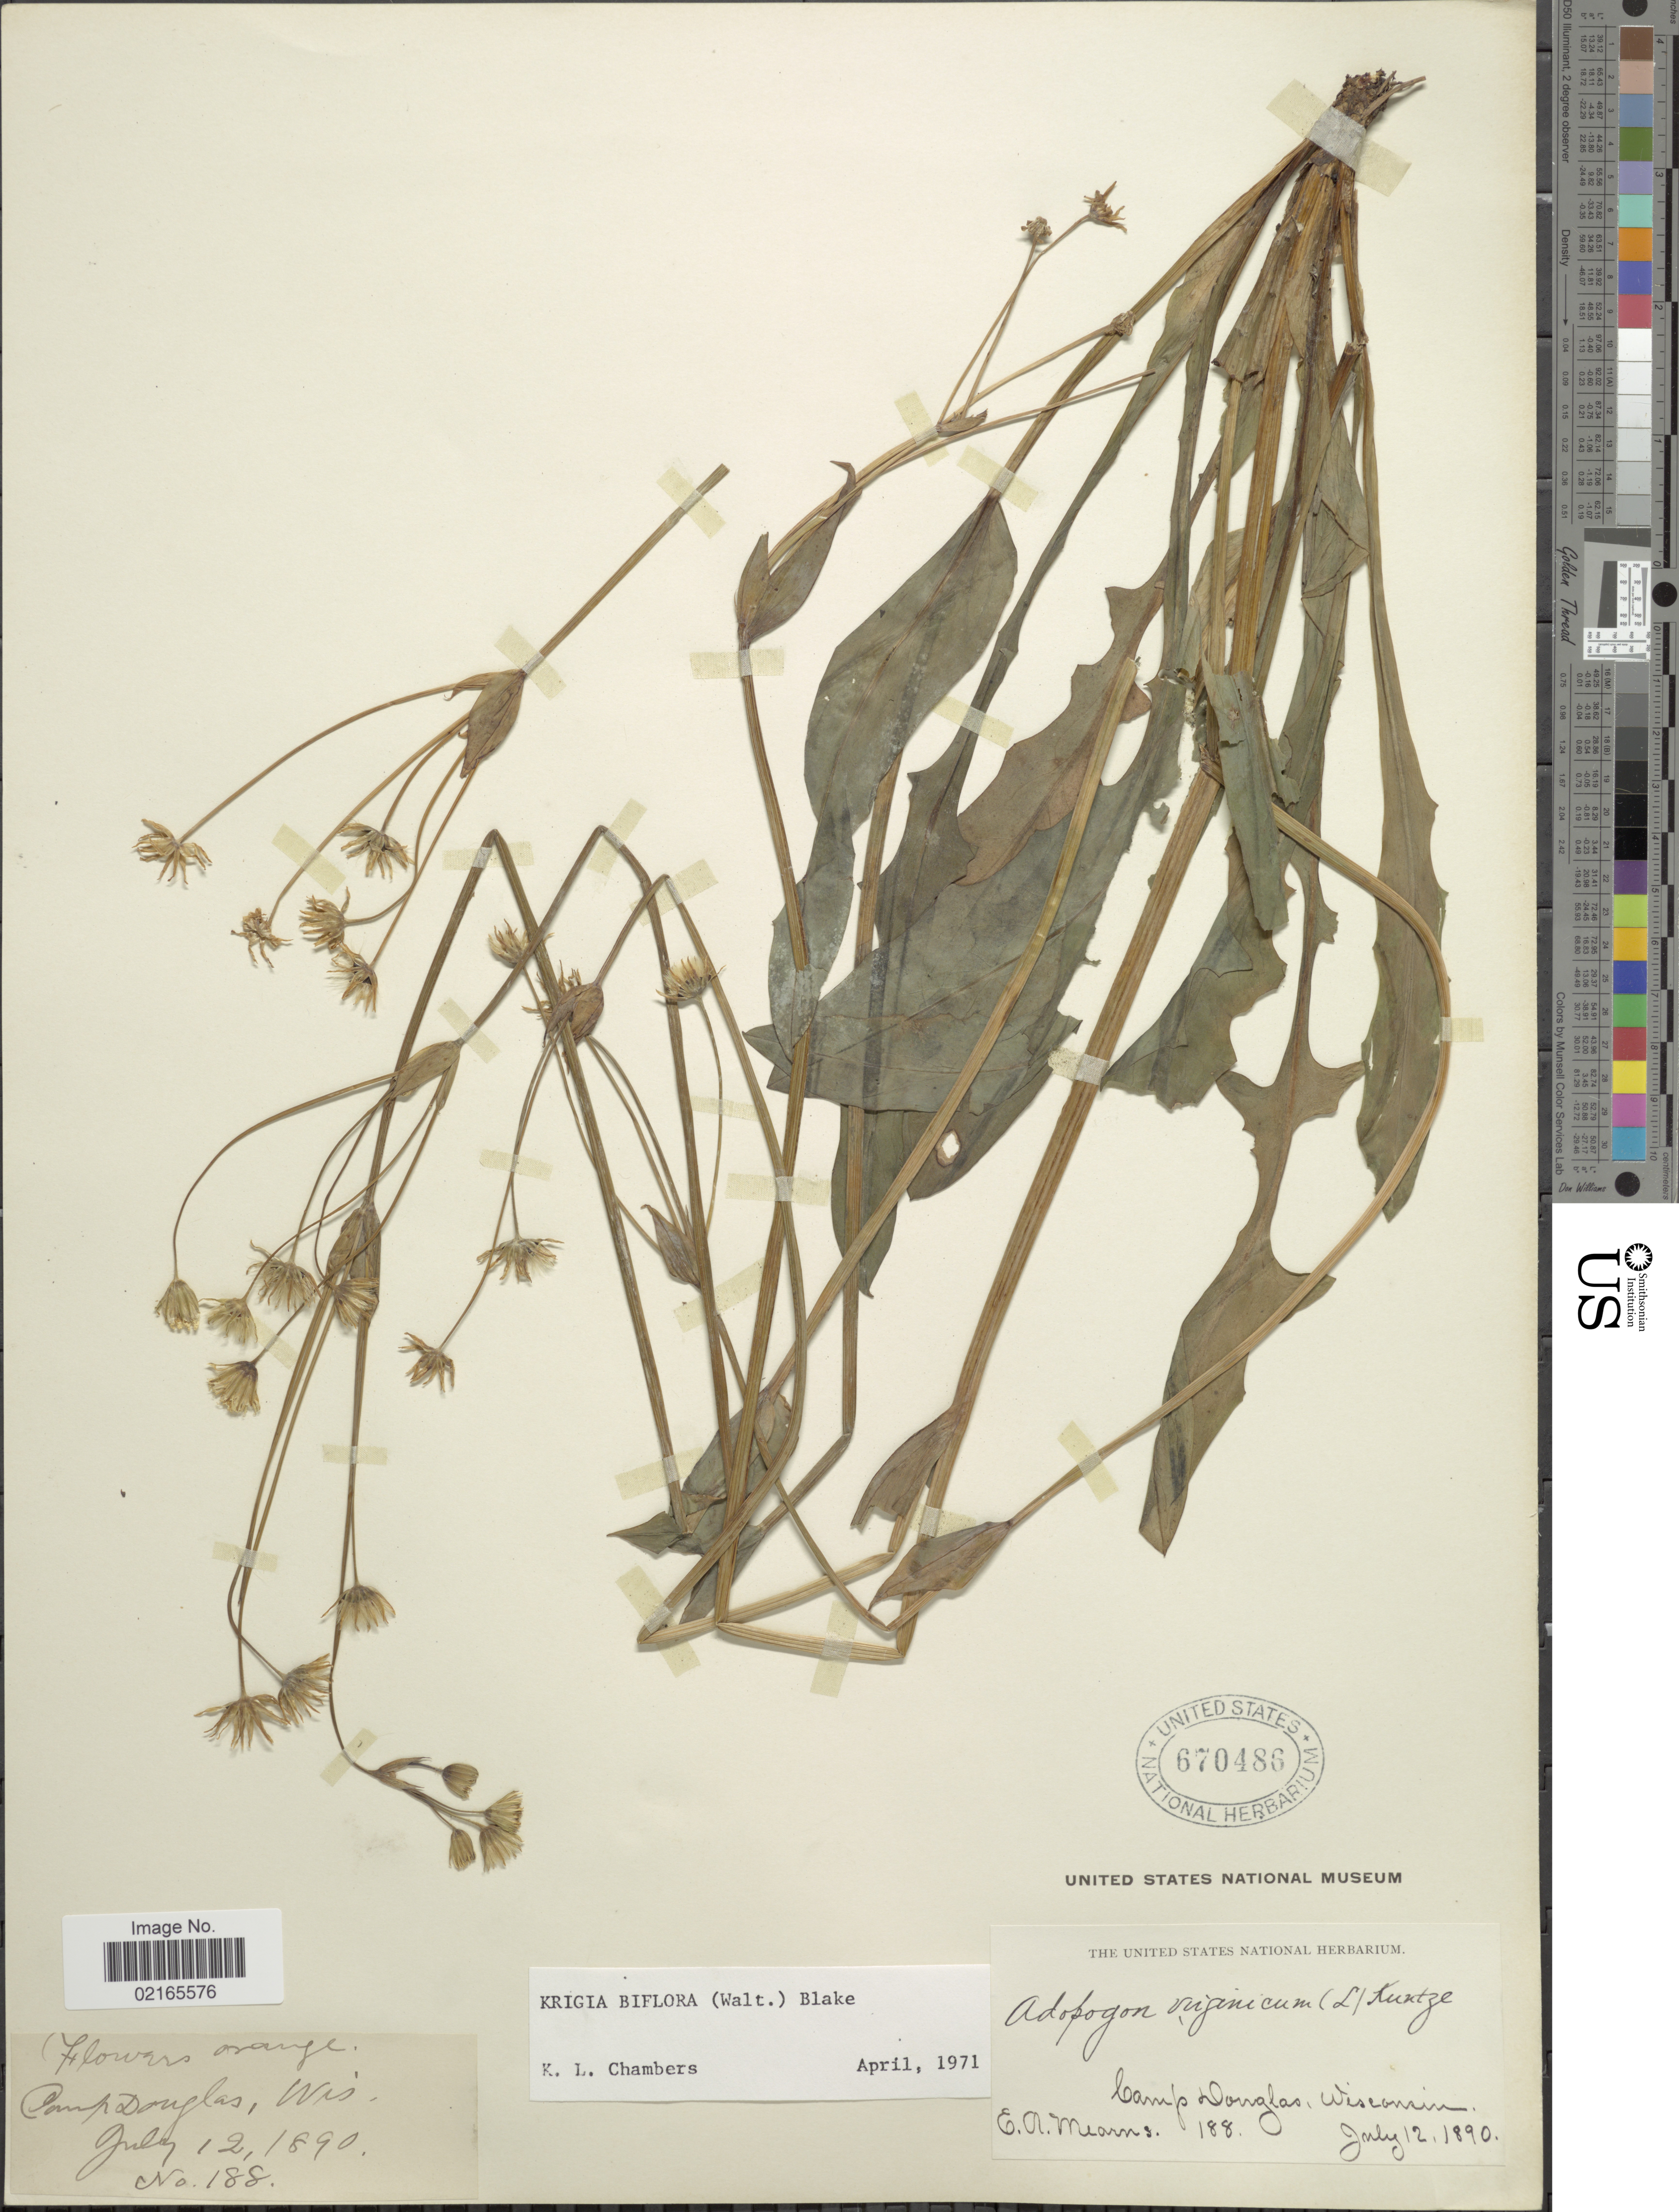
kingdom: Plantae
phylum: Tracheophyta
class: Magnoliopsida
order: Asterales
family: Asteraceae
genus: Krigia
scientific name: Krigia biflora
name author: (Walter) S.F. Blake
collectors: E. A. Mearns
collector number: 188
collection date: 1890-07-12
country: United States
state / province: Wisconsin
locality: Camp Douglas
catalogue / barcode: US 670486